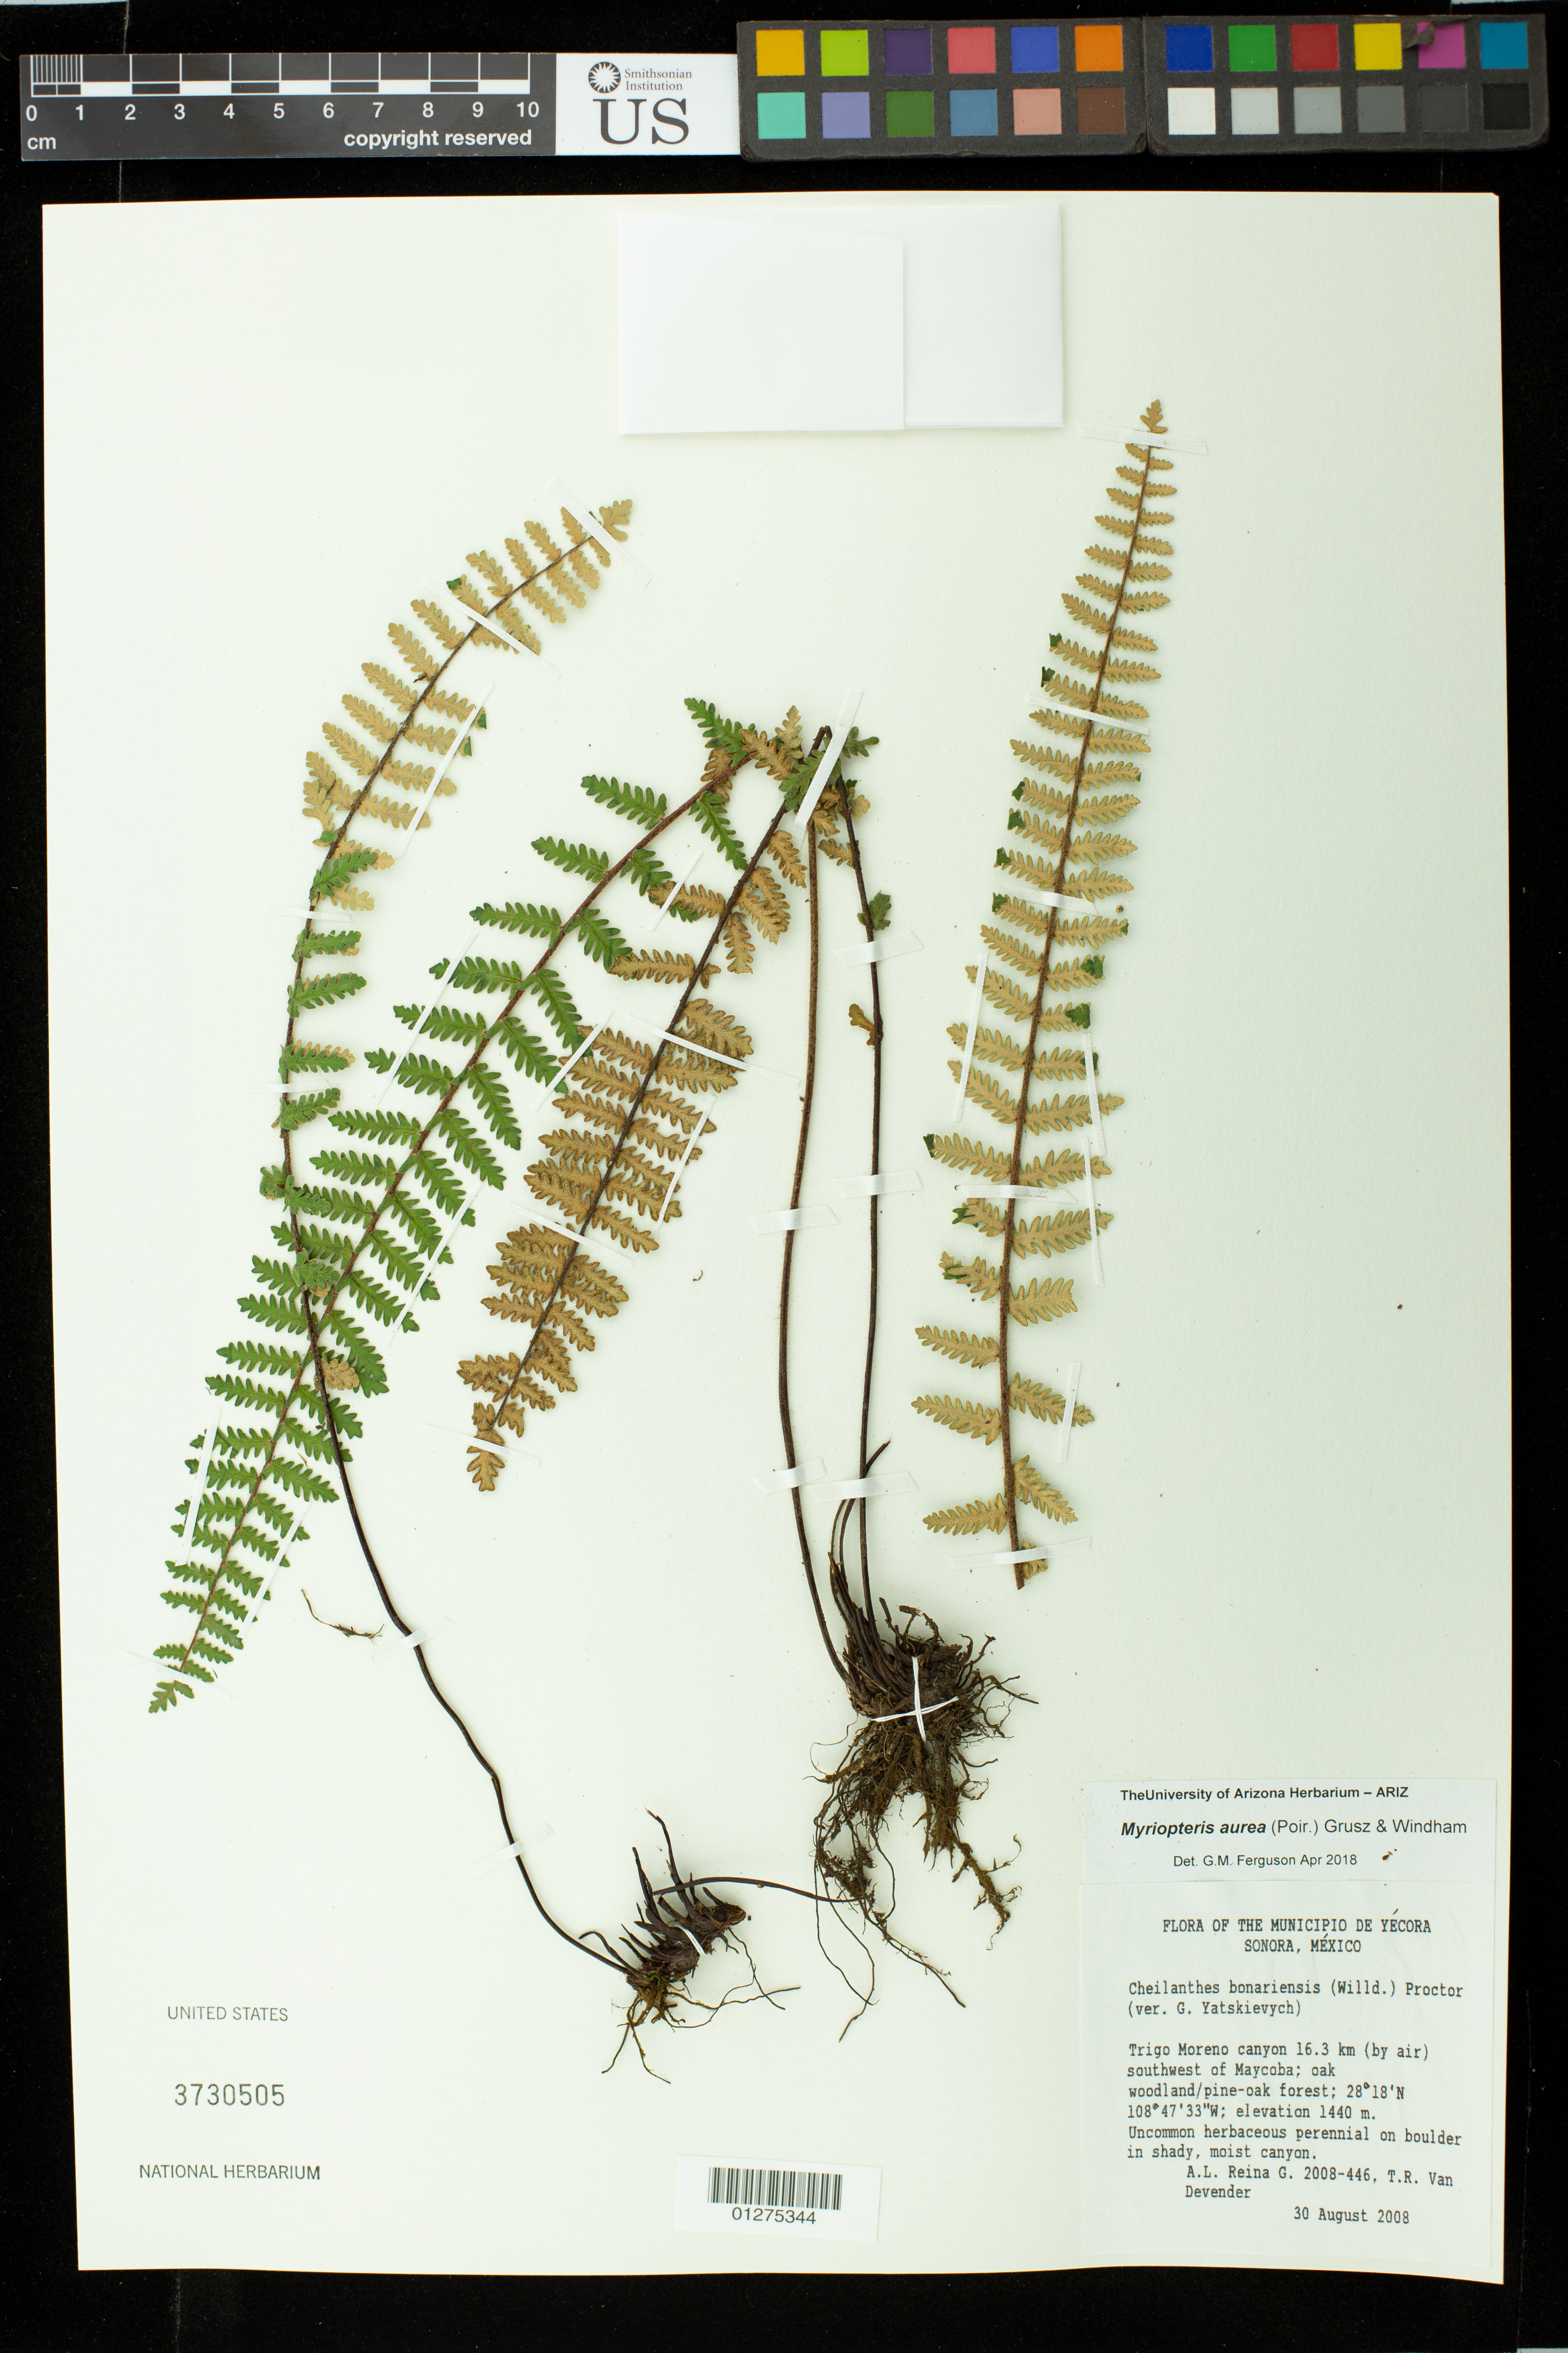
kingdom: Plantae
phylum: Tracheophyta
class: Polypodiopsida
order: Polypodiales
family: Pteridaceae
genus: Myriopteris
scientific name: Myriopteris aurea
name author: (Poir.) Grusz & Windham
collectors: T. R. Van Devender & A. L. Reina G.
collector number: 2208-446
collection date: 2008-08-30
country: Mexico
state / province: Sonora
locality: Trigo Moreno canyon 16.3 km (by air) southwest of Maycoba; oak woodland/pine-oak forest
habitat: uncommon hebaceous perennial on boulder in shady, moist canyon.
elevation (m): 1440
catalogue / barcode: US 3730505